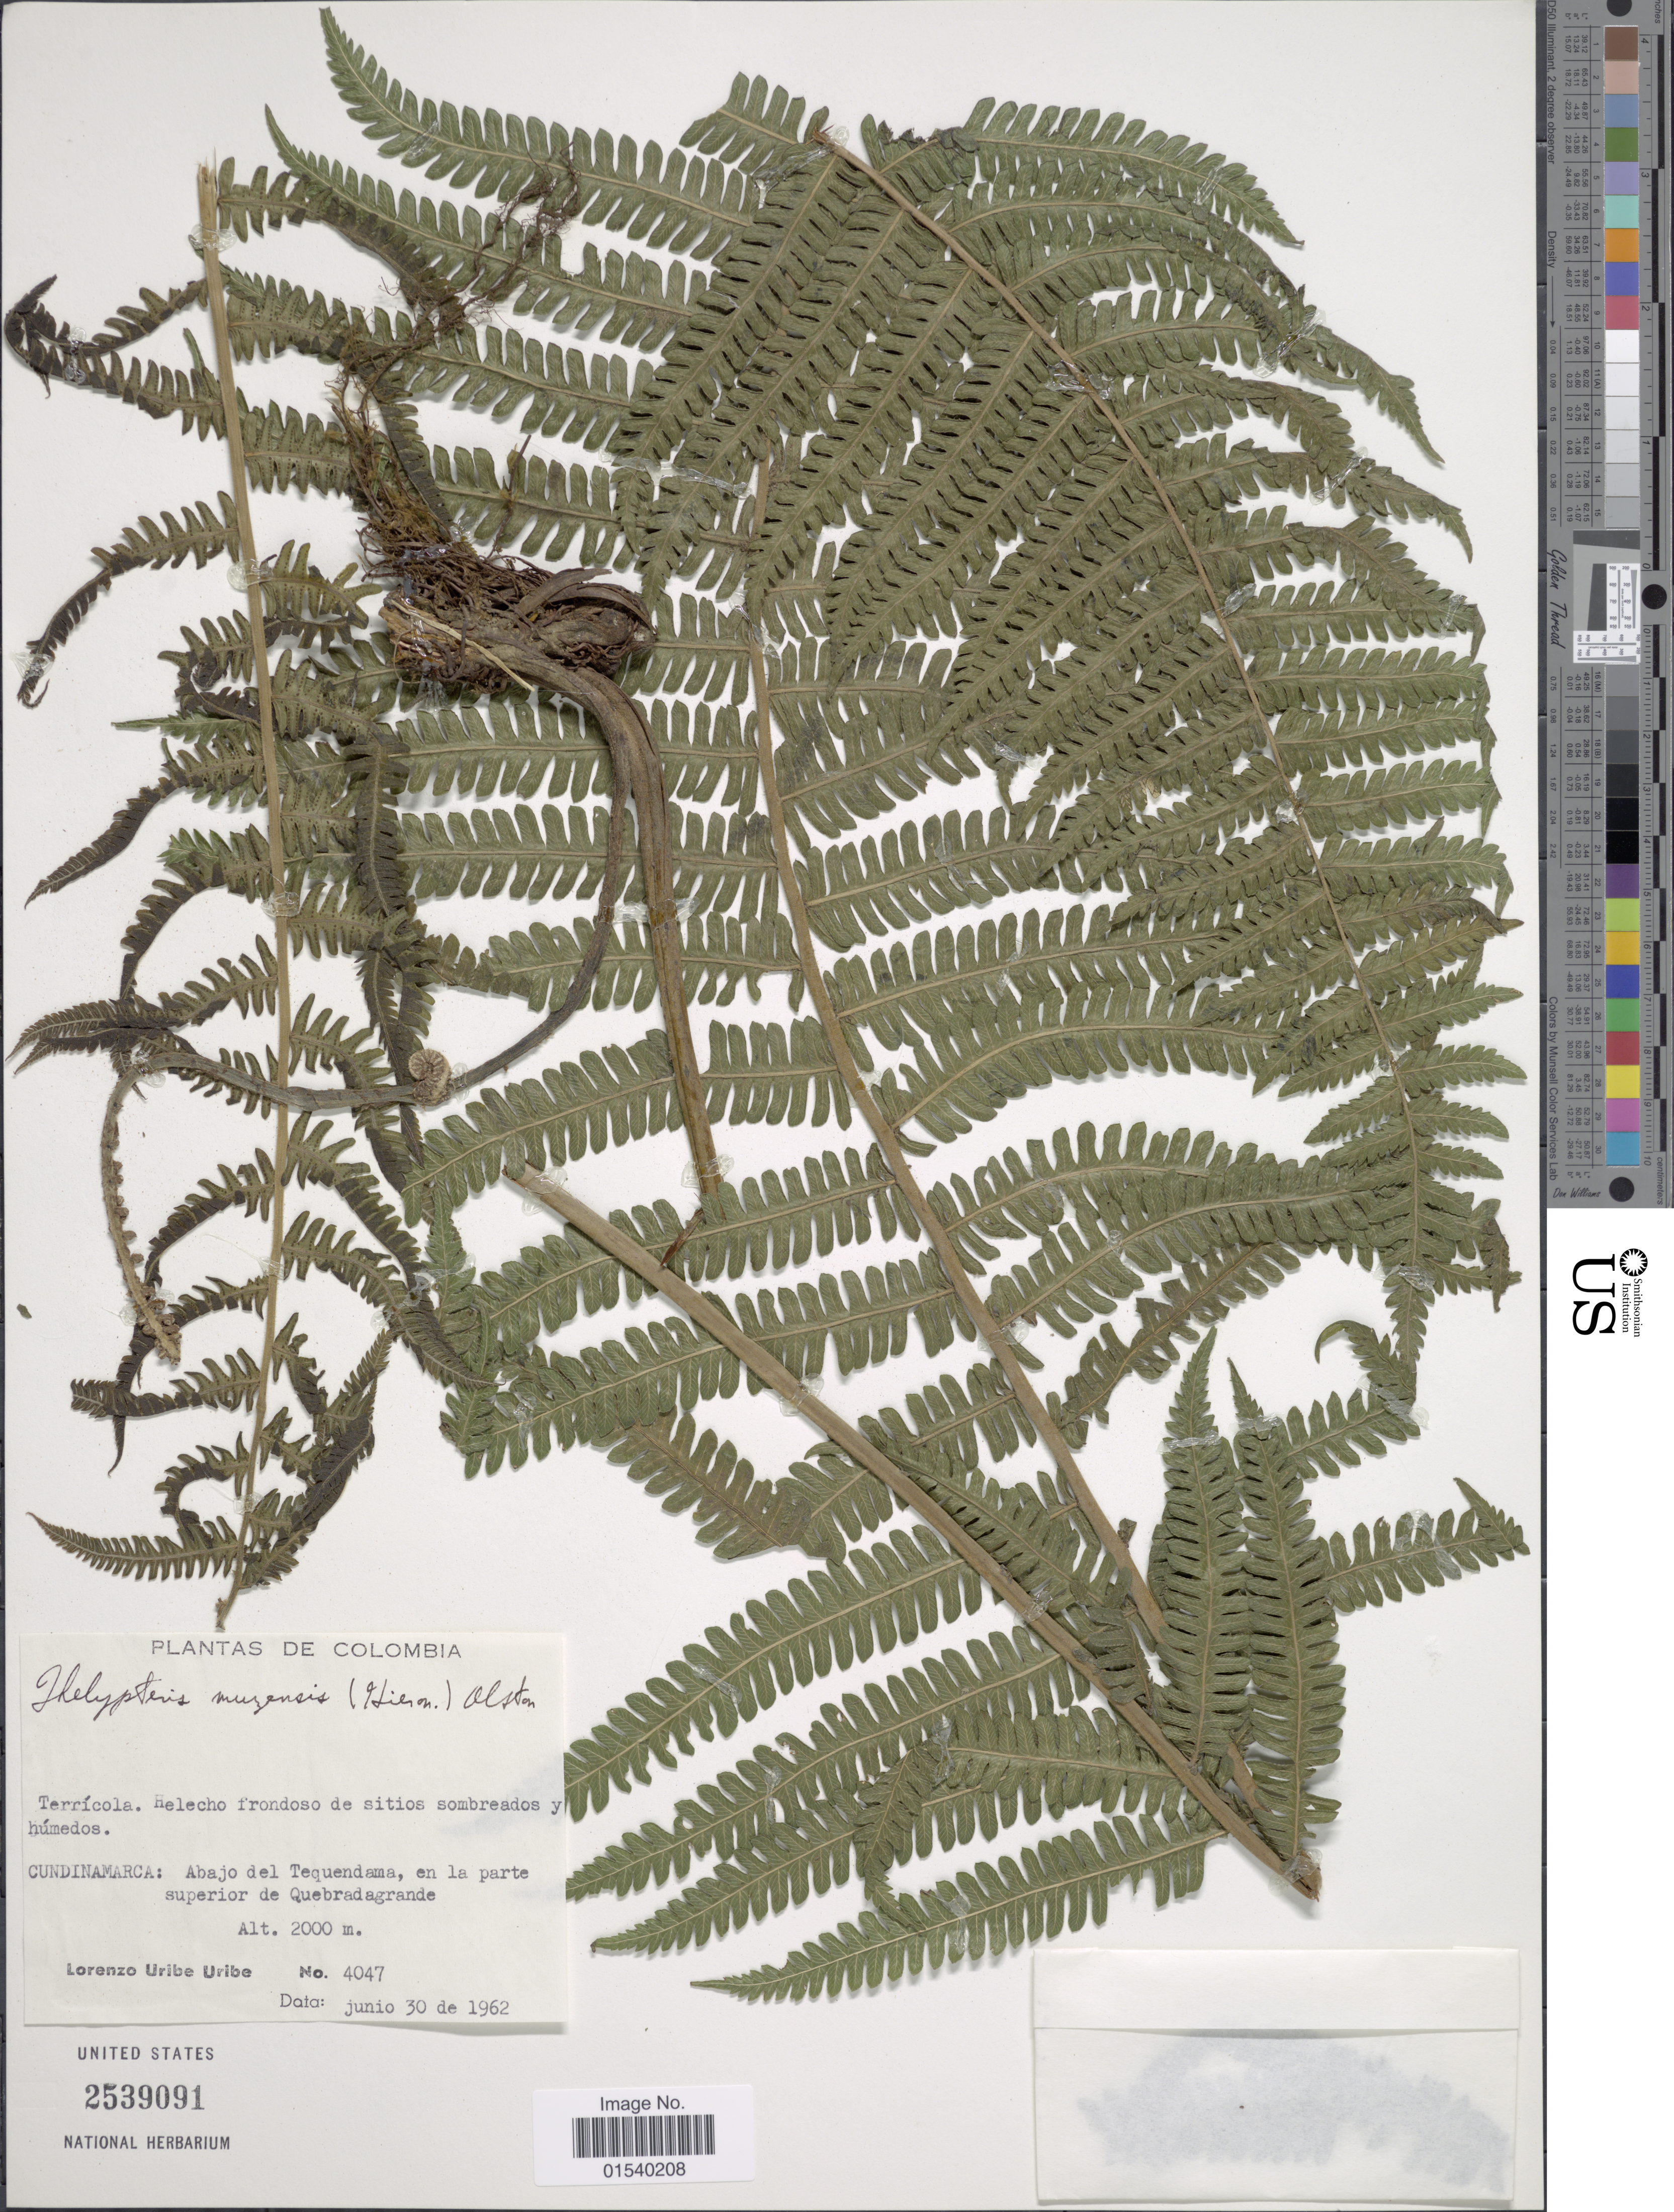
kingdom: Plantae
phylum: Tracheophyta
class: Polypodiopsida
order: Polypodiales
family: Thelypteridaceae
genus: Amauropelta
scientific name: Amauropelta muzensis (Hieron.) comb. nov., ined 2015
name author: (Hieron.)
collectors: L. Uribe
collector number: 4047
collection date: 1962-06-30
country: Colombia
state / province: Cundinamarca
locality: Abajo del Tequendama, en la parte superior de Quebradagrande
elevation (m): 2000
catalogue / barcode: US 2539091